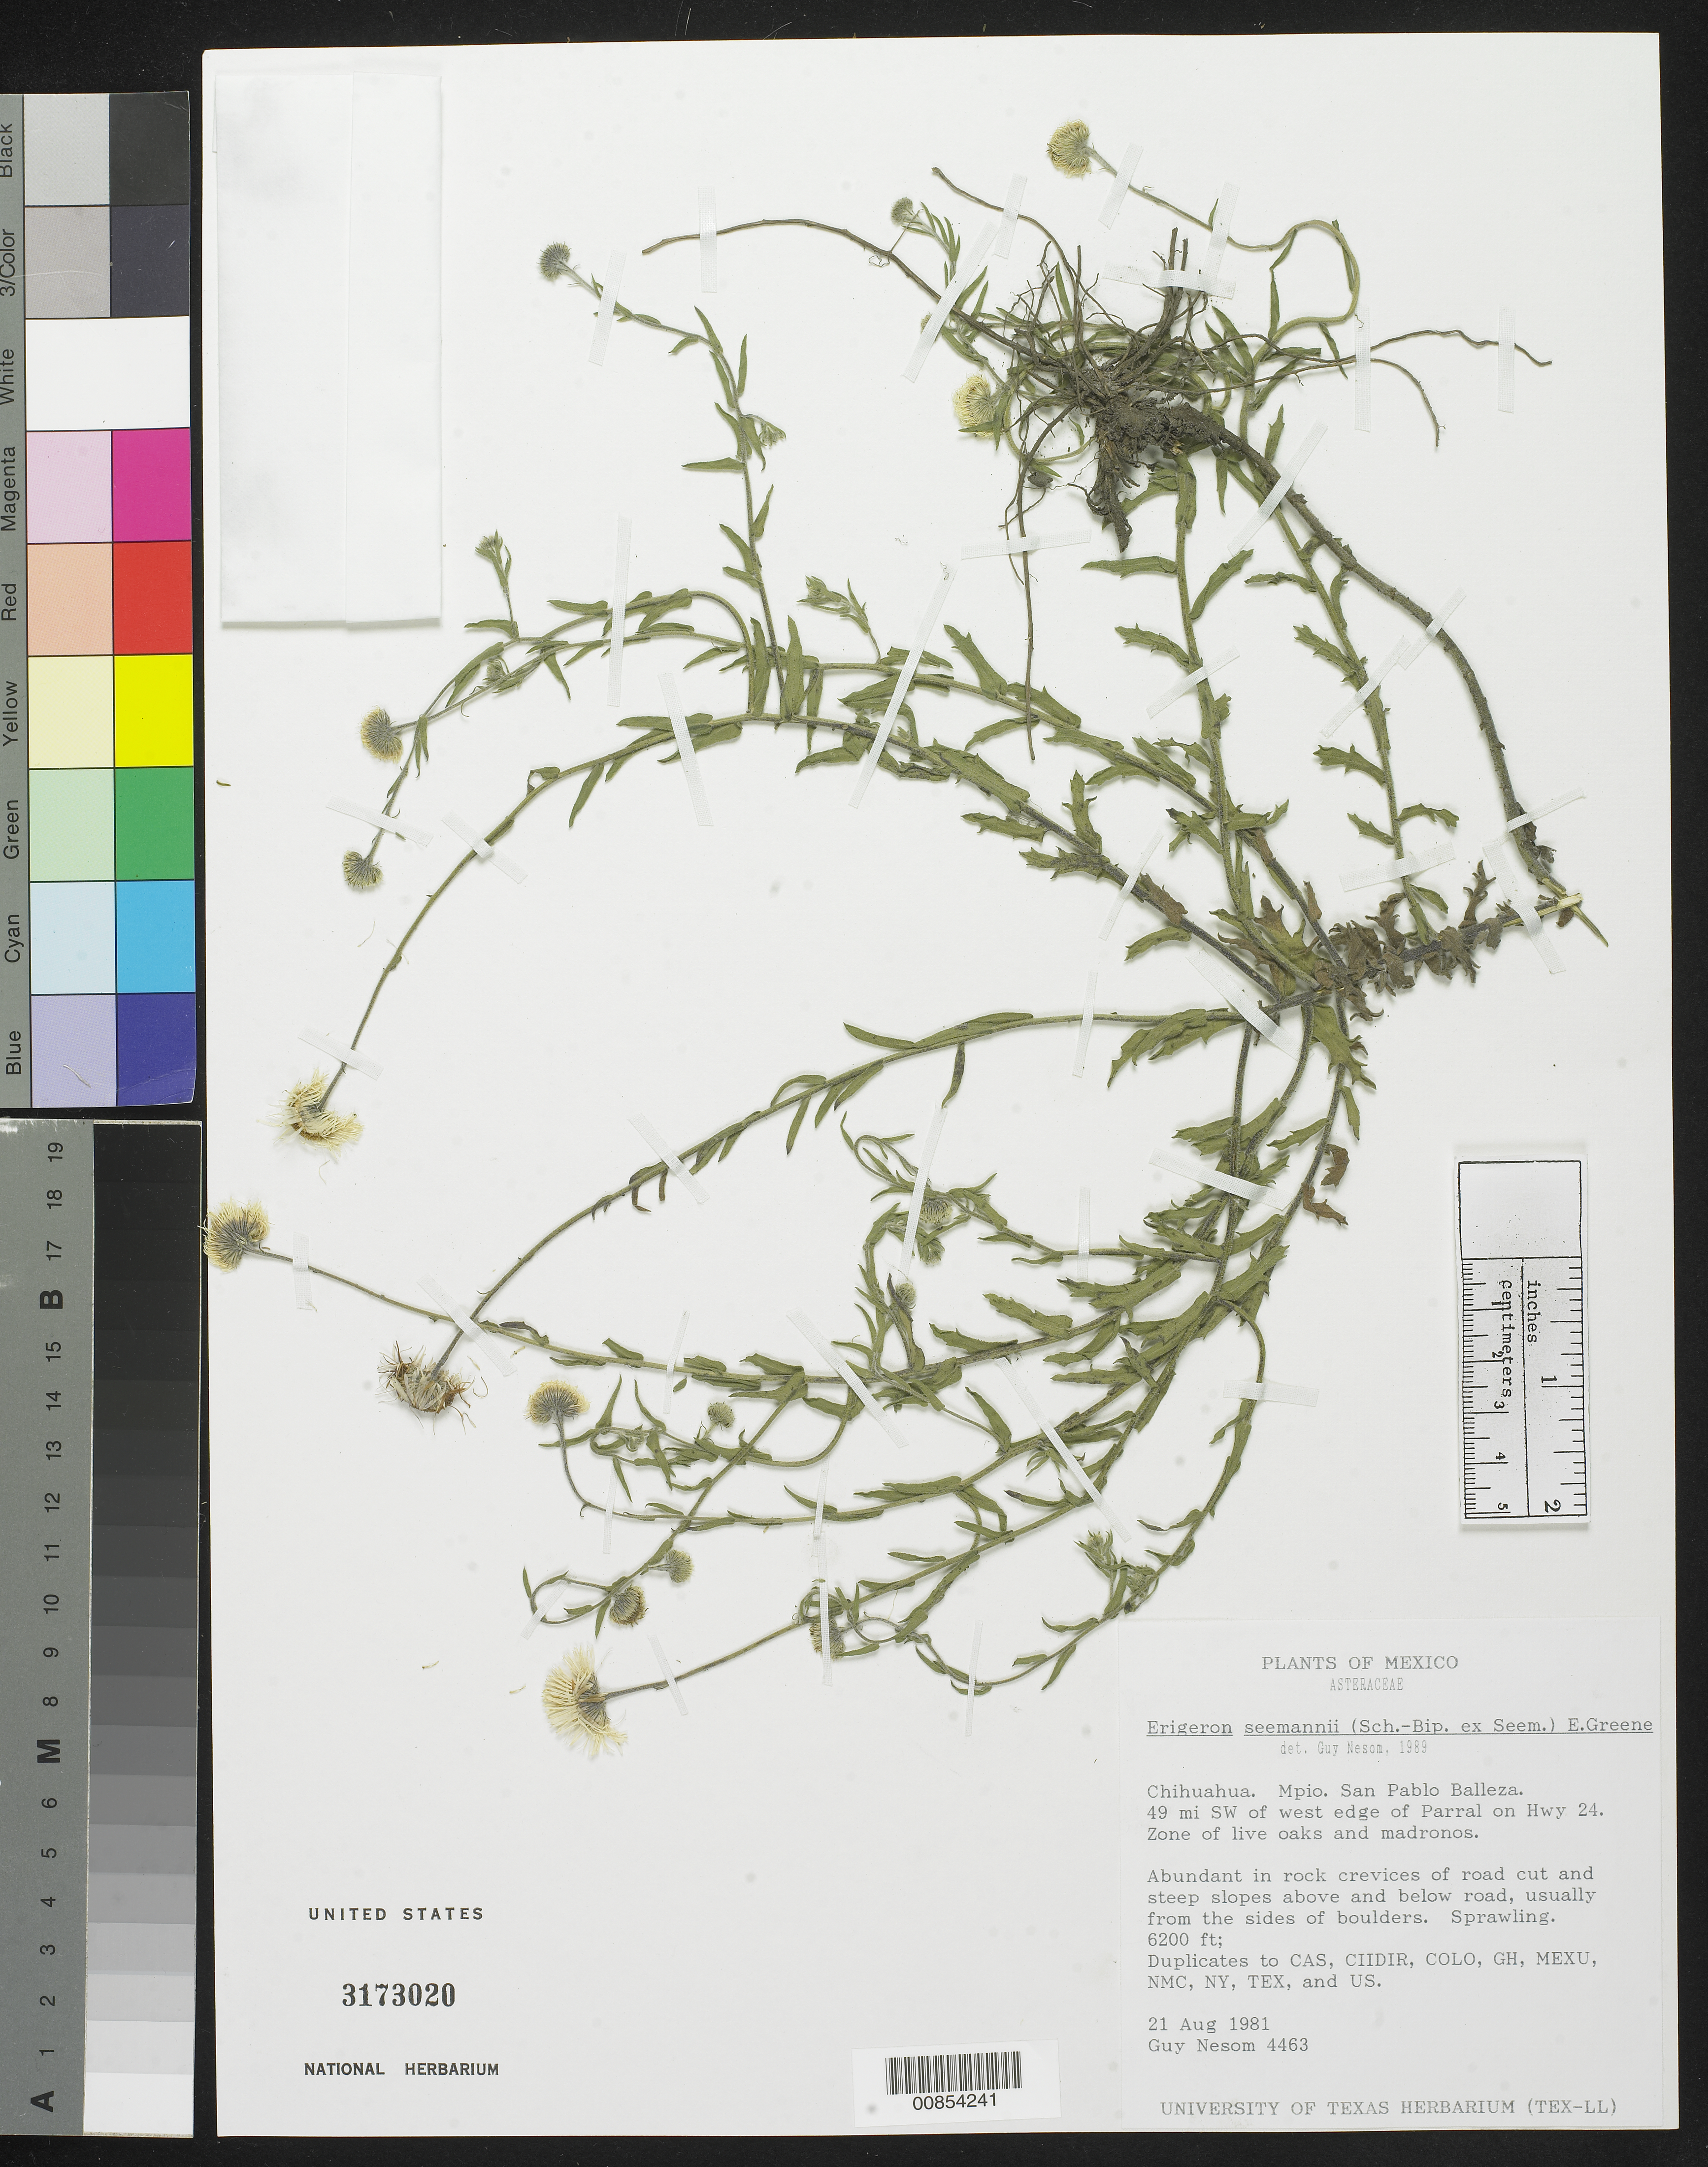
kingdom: Plantae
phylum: Tracheophyta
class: Magnoliopsida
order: Asterales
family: Asteraceae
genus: Erigeron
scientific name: Erigeron seemannii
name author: (Sch. Bip. ex Seem.) Greene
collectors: G. L. Nesom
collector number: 4463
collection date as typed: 21 Aug 1981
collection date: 1981-08-21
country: Mexico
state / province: Chihuahua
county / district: San Pablo Balleza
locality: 49 mi SW of west edge of Parral on Hwy 24.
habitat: Zone of live oaks and madronos. Abundant in rock crevices of road cut and steep slopes above and below road, usually from ..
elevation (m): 1890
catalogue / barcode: US 3173020